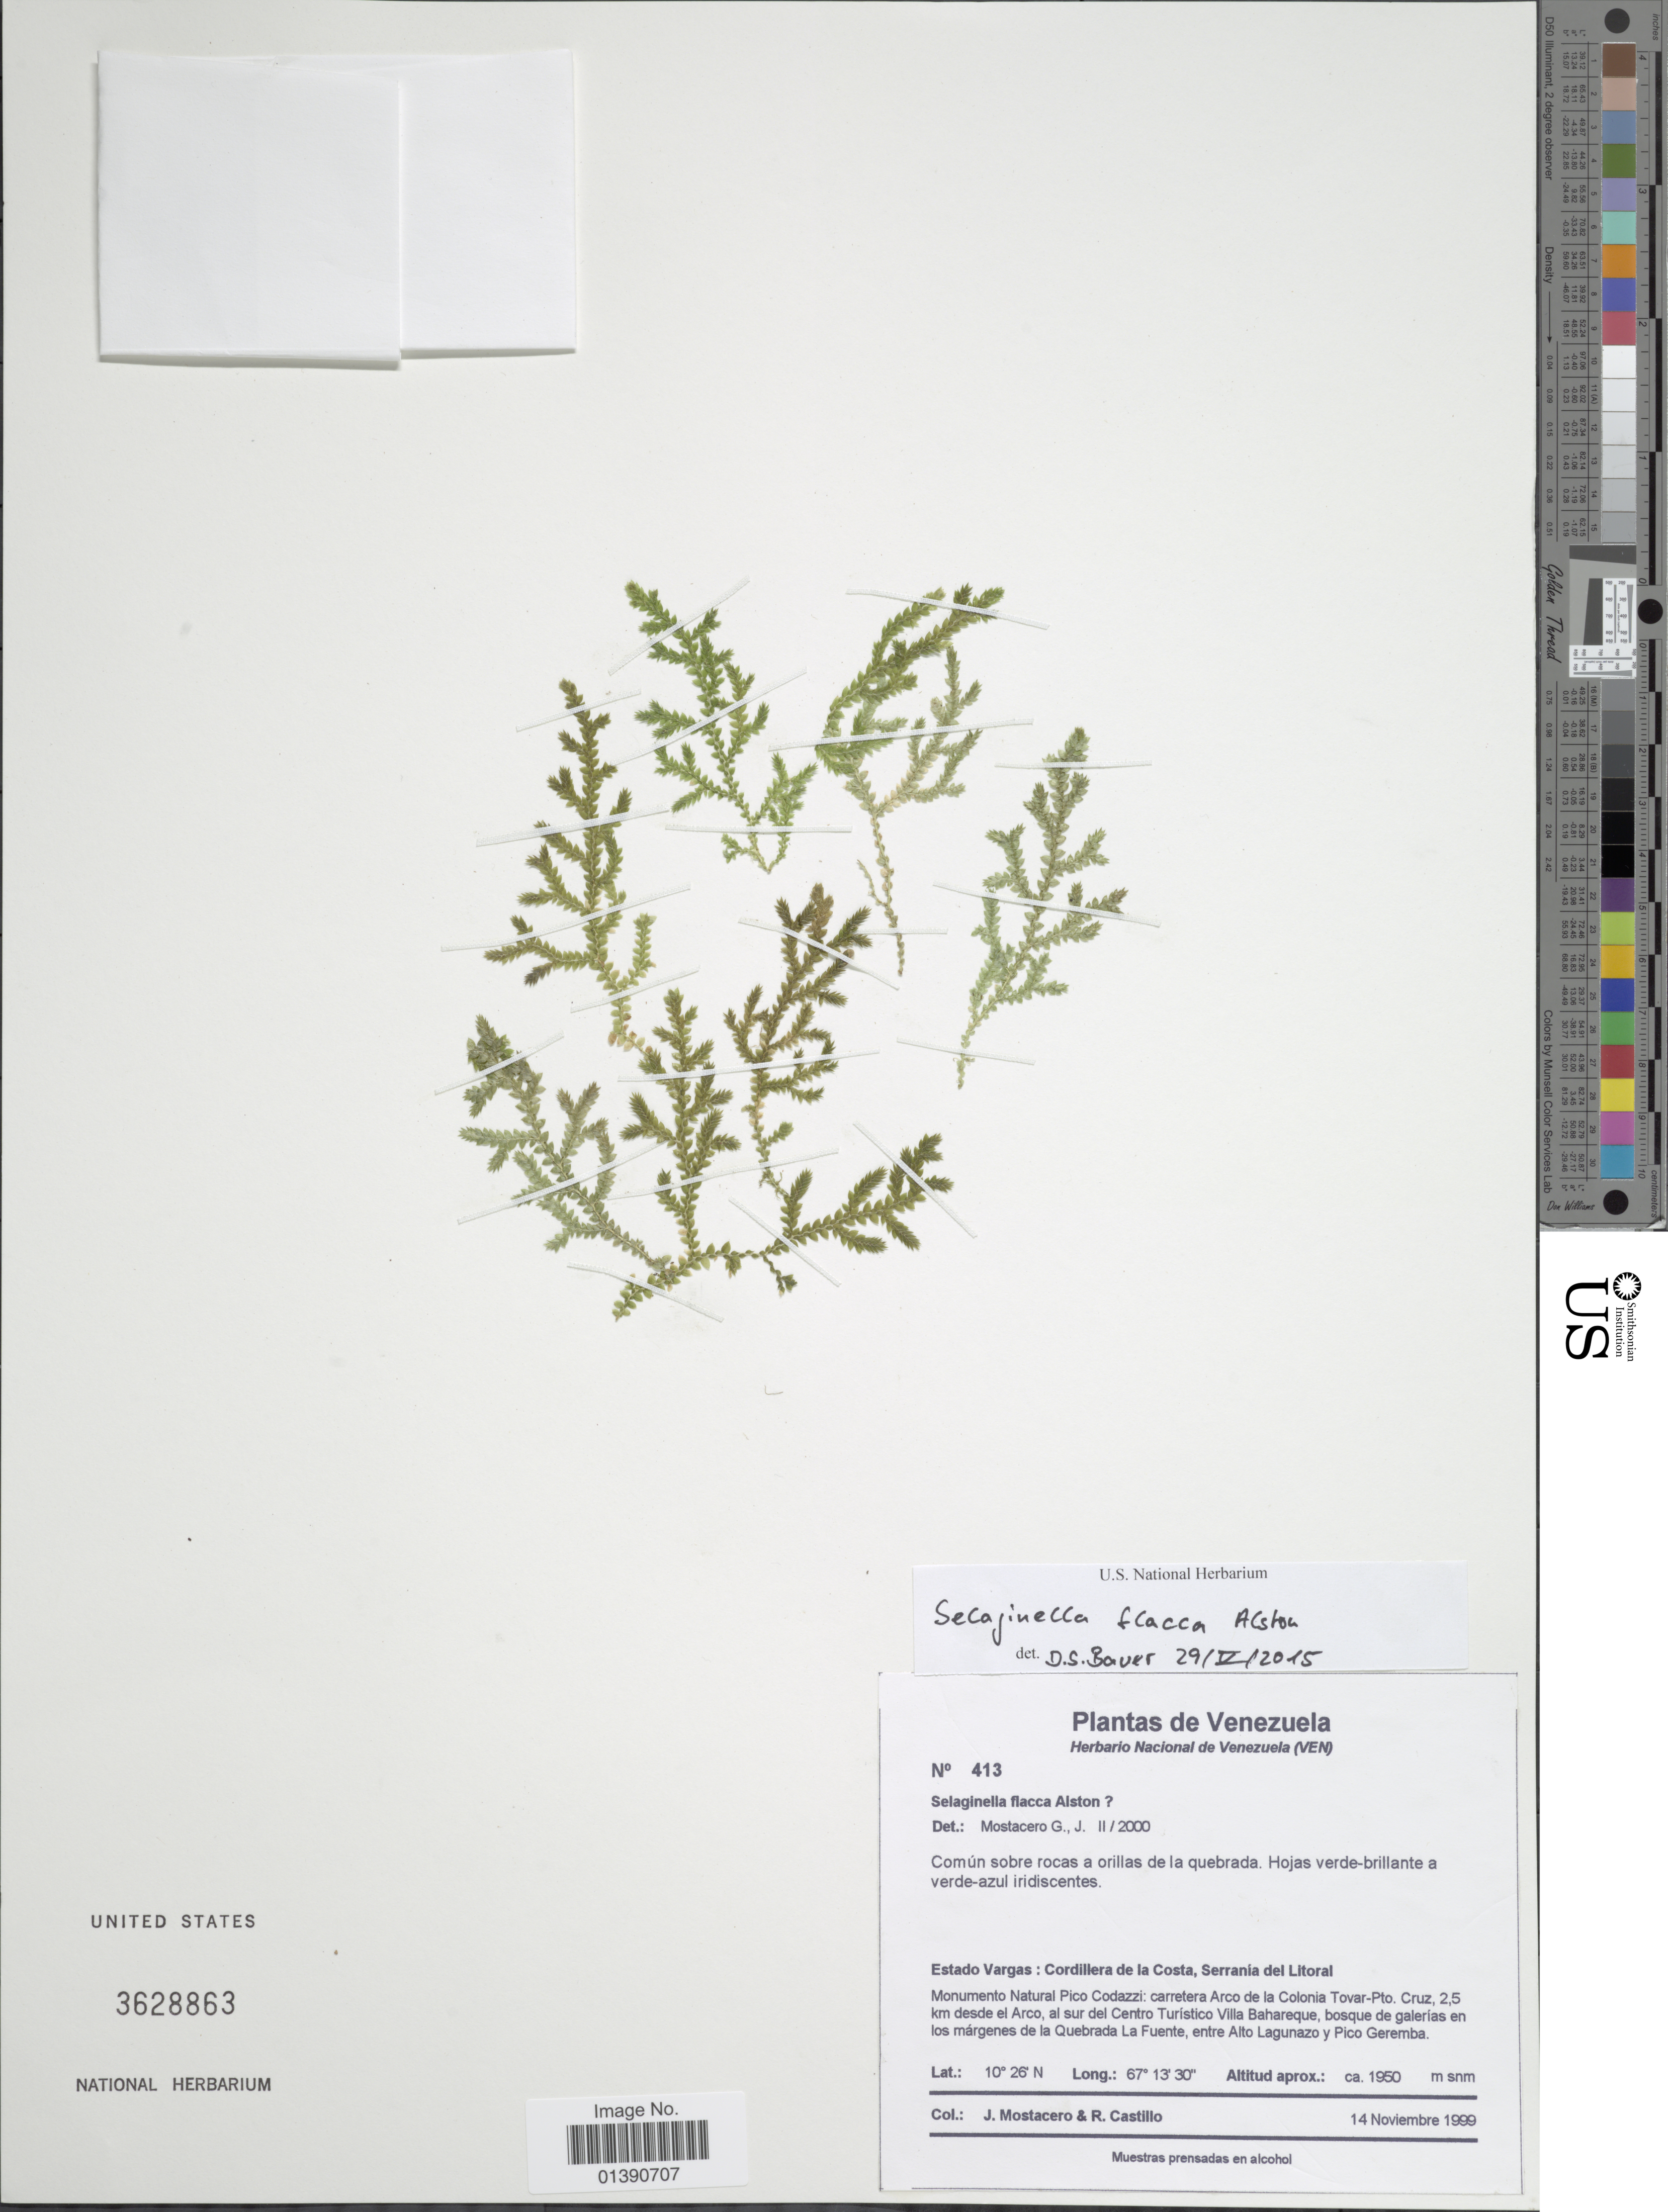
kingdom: Plantae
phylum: Tracheophyta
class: Lycopodiopsida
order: Selaginellales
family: Selaginellaceae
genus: Selaginella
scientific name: Selaginella flacca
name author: Alston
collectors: J. Mostacero & R. Castillo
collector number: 413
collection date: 1999-11-14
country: Venezuela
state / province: Vargas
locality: Cordilleras de la Costa, Serrania de; Litoral, Monumento Natural Pico Codazzi: carretera Arco de la Colonia Tovar-Pto. Cruz, 2.5 km desde el Arco, al sur del Centro Turistico Villa Bahareque, bosque de galerias en los márgenes de la Quebrada La Fuente, netre Alto Lagunazo y Pico Geremba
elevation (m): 1950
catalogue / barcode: US 3628863